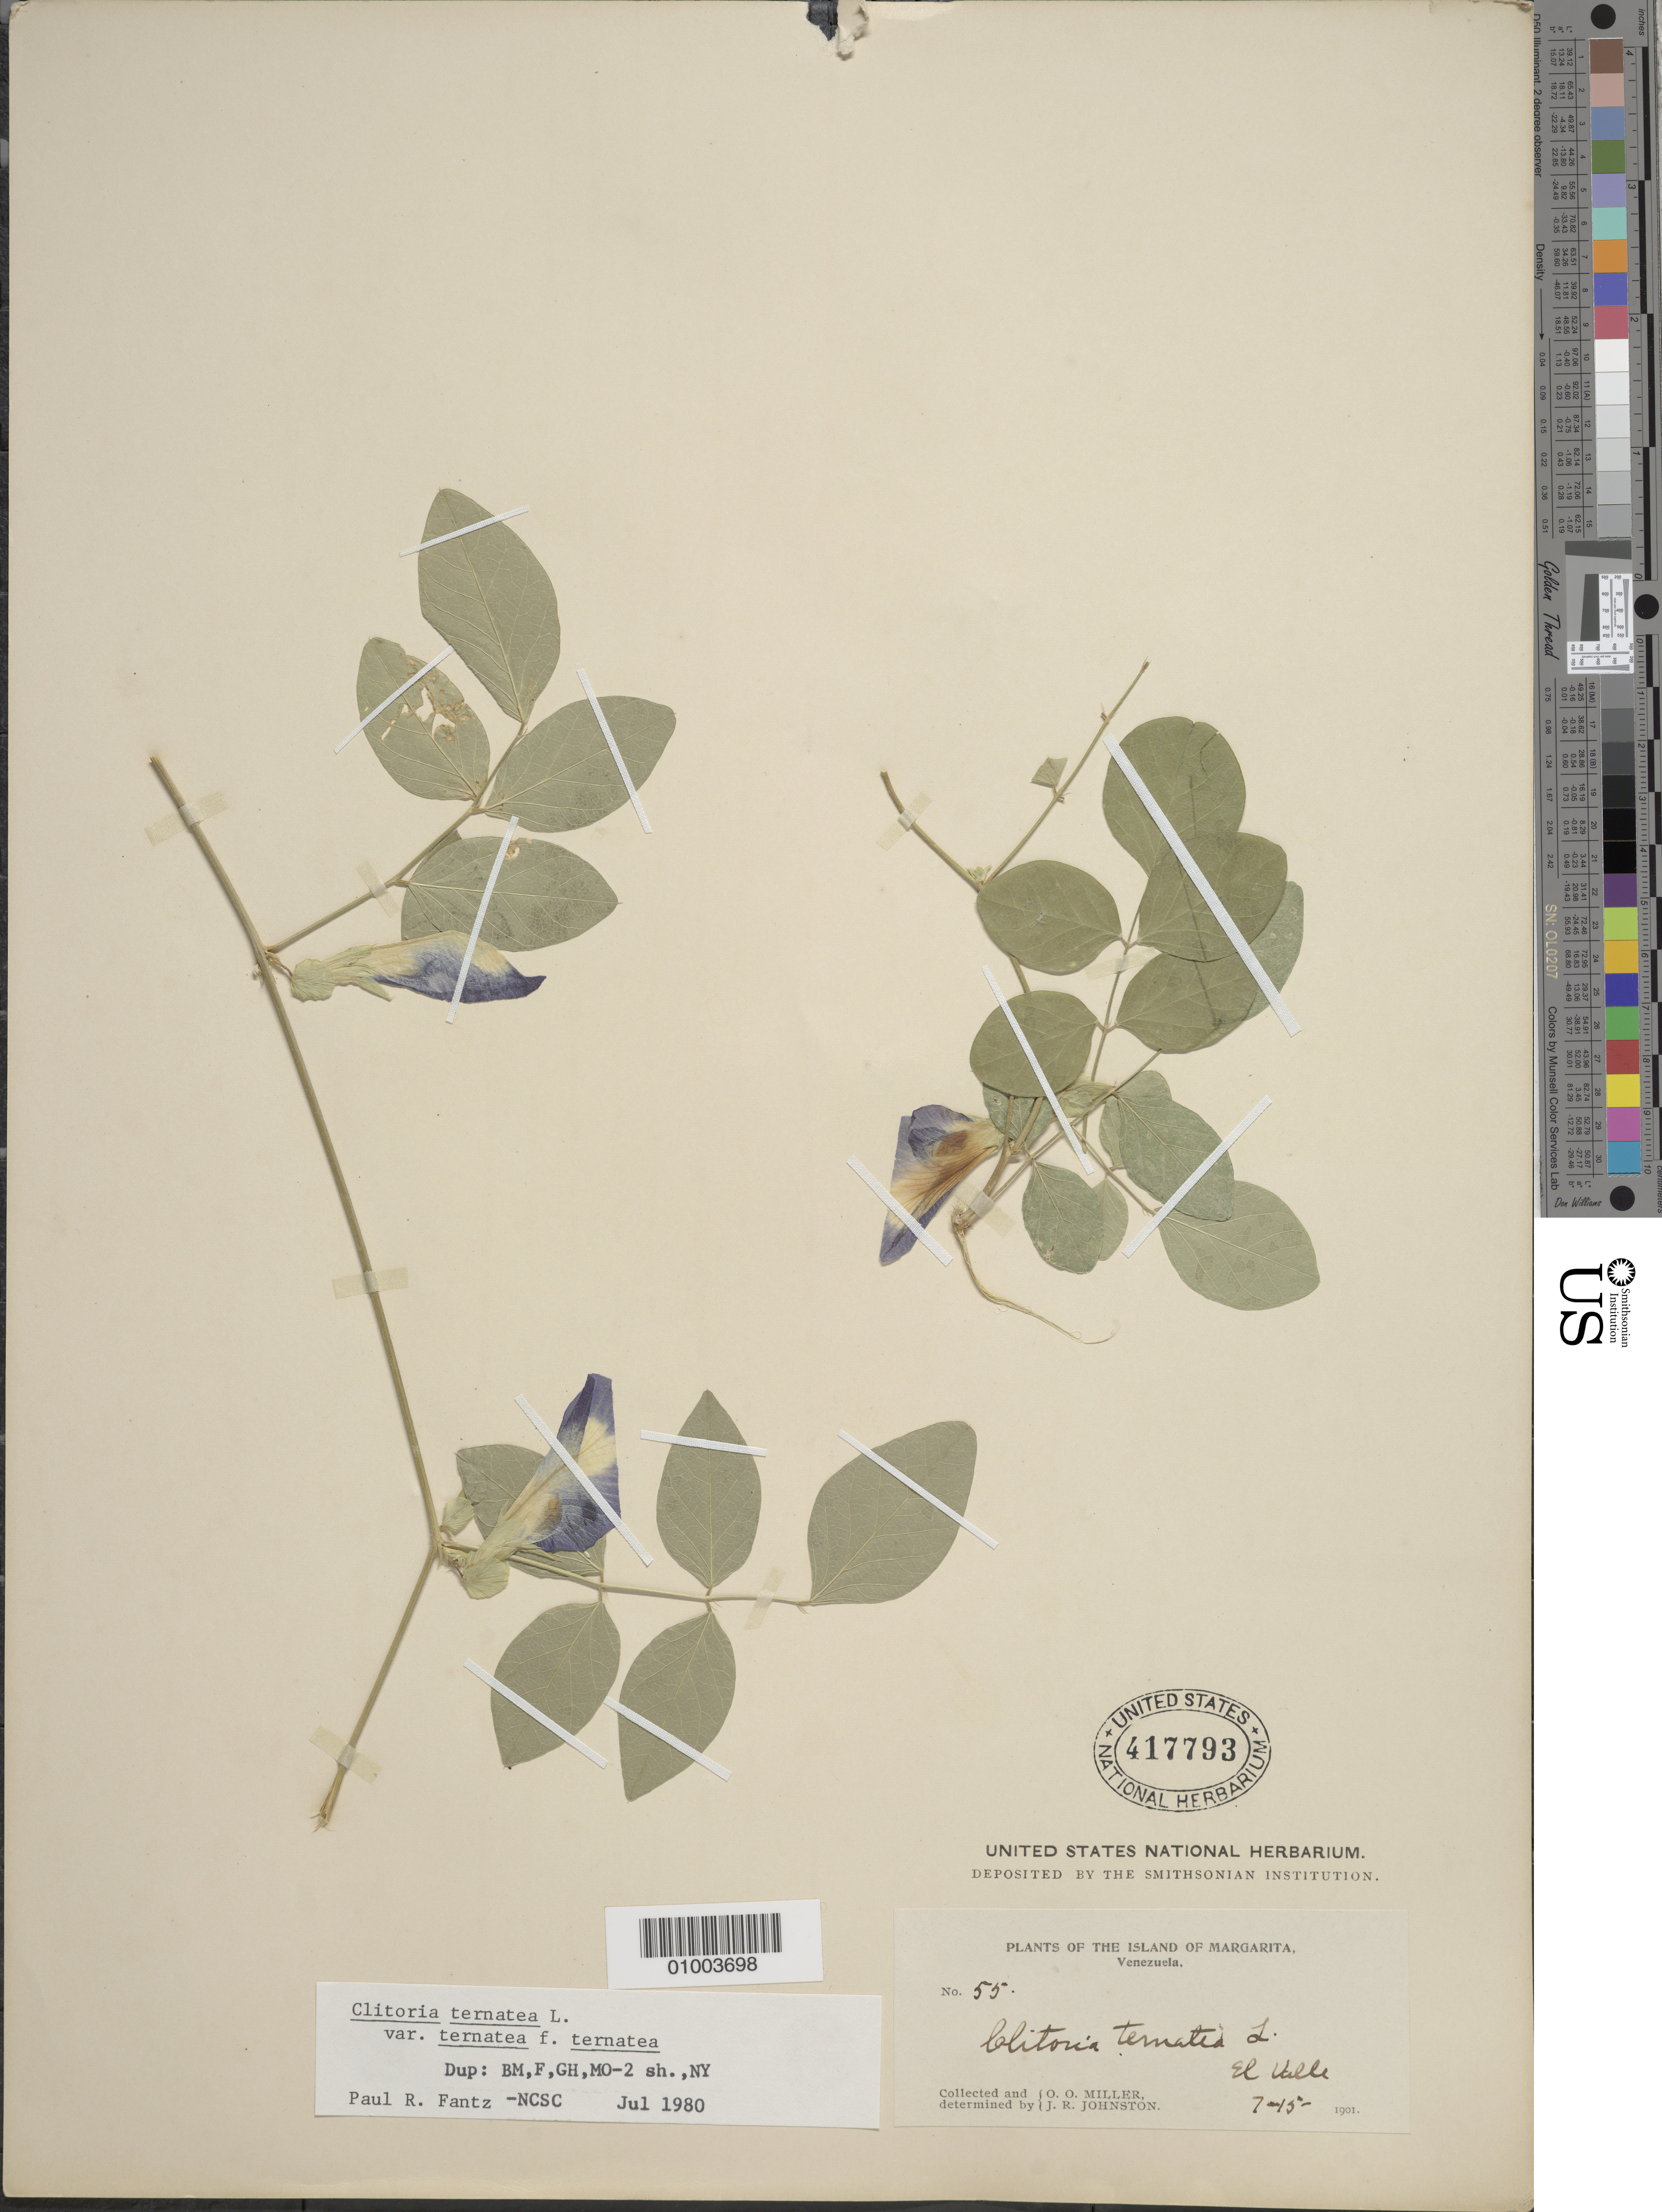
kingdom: Plantae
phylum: Tracheophyta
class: Magnoliopsida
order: Fabales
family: Fabaceae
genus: Clitoria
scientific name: Clitoria ternatea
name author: L.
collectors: O. O. Miller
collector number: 55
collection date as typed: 15 Jul 1901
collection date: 1901-07-15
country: Venezuela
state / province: Nueva Esparta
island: Margarita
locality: El Valle.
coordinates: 0 N, 0 E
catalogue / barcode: US 417793